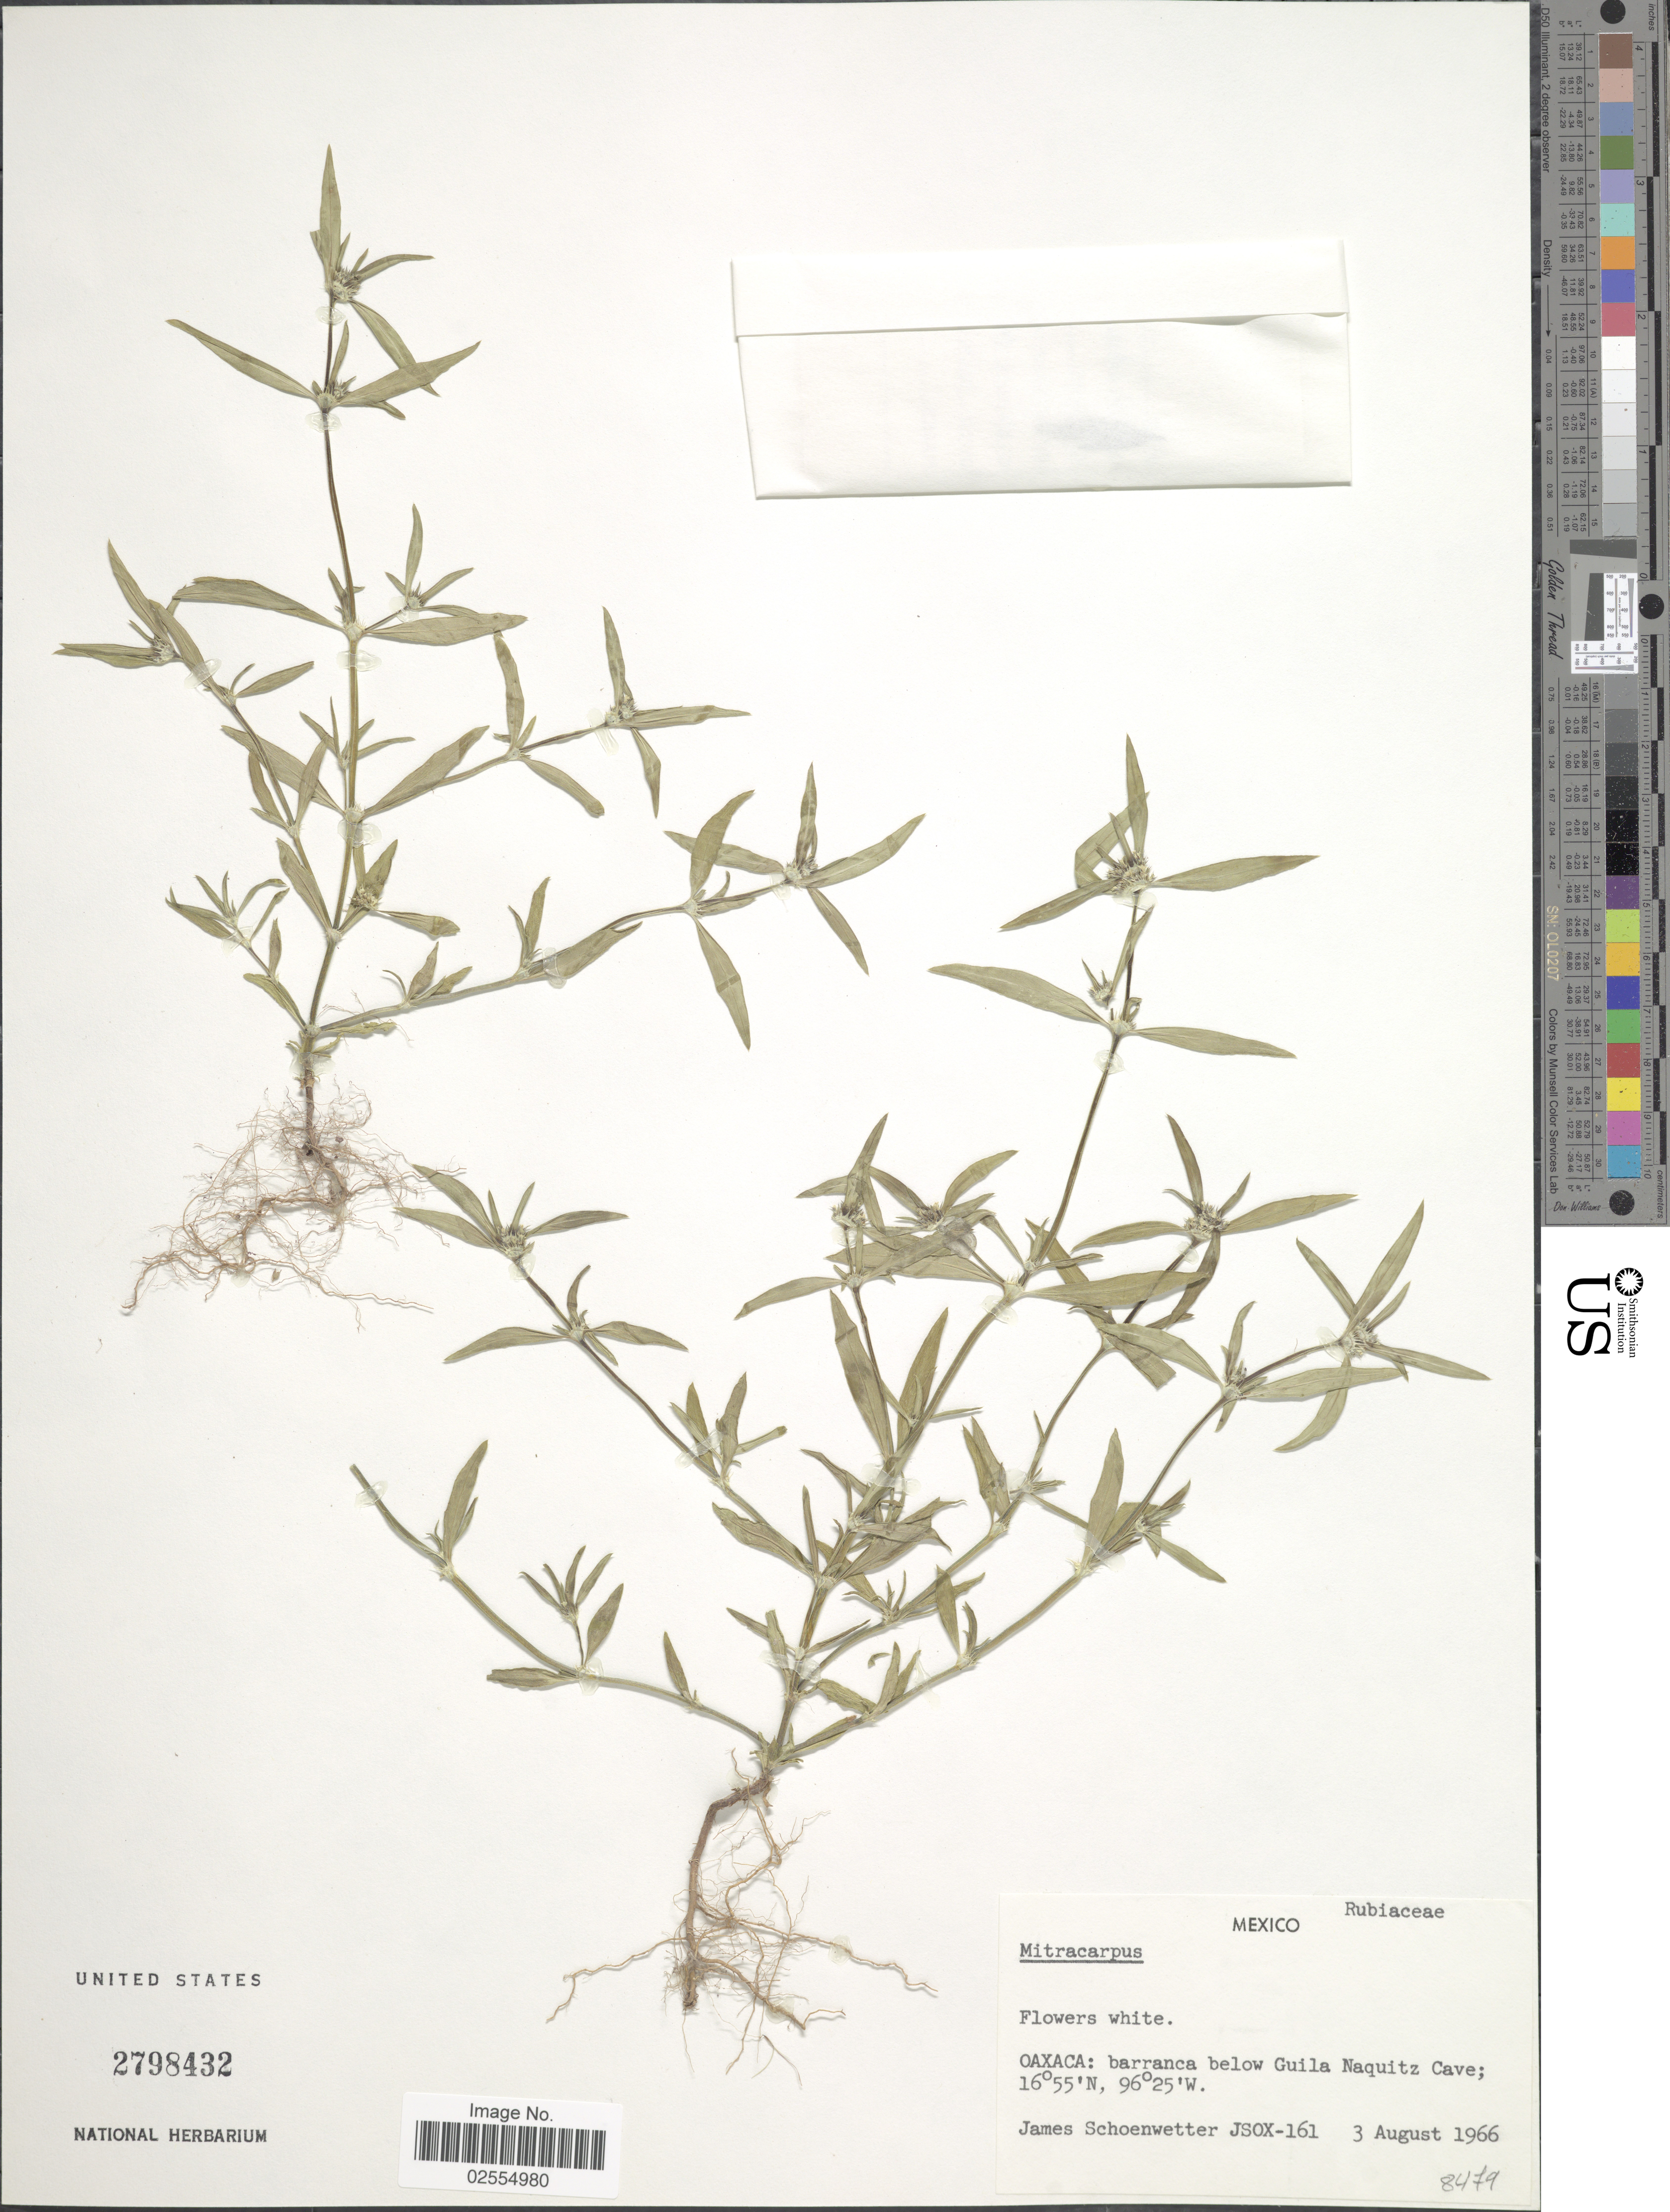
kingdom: Plantae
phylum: Tracheophyta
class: Magnoliopsida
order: Gentianales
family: Rubiaceae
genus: Mitracarpus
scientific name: Mitracarpus sp.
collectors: J. Schoenwetter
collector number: JSOX-161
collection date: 1966-08-03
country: Mexico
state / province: Oaxaca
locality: Below Guila Naquitz Cave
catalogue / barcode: US 2798432